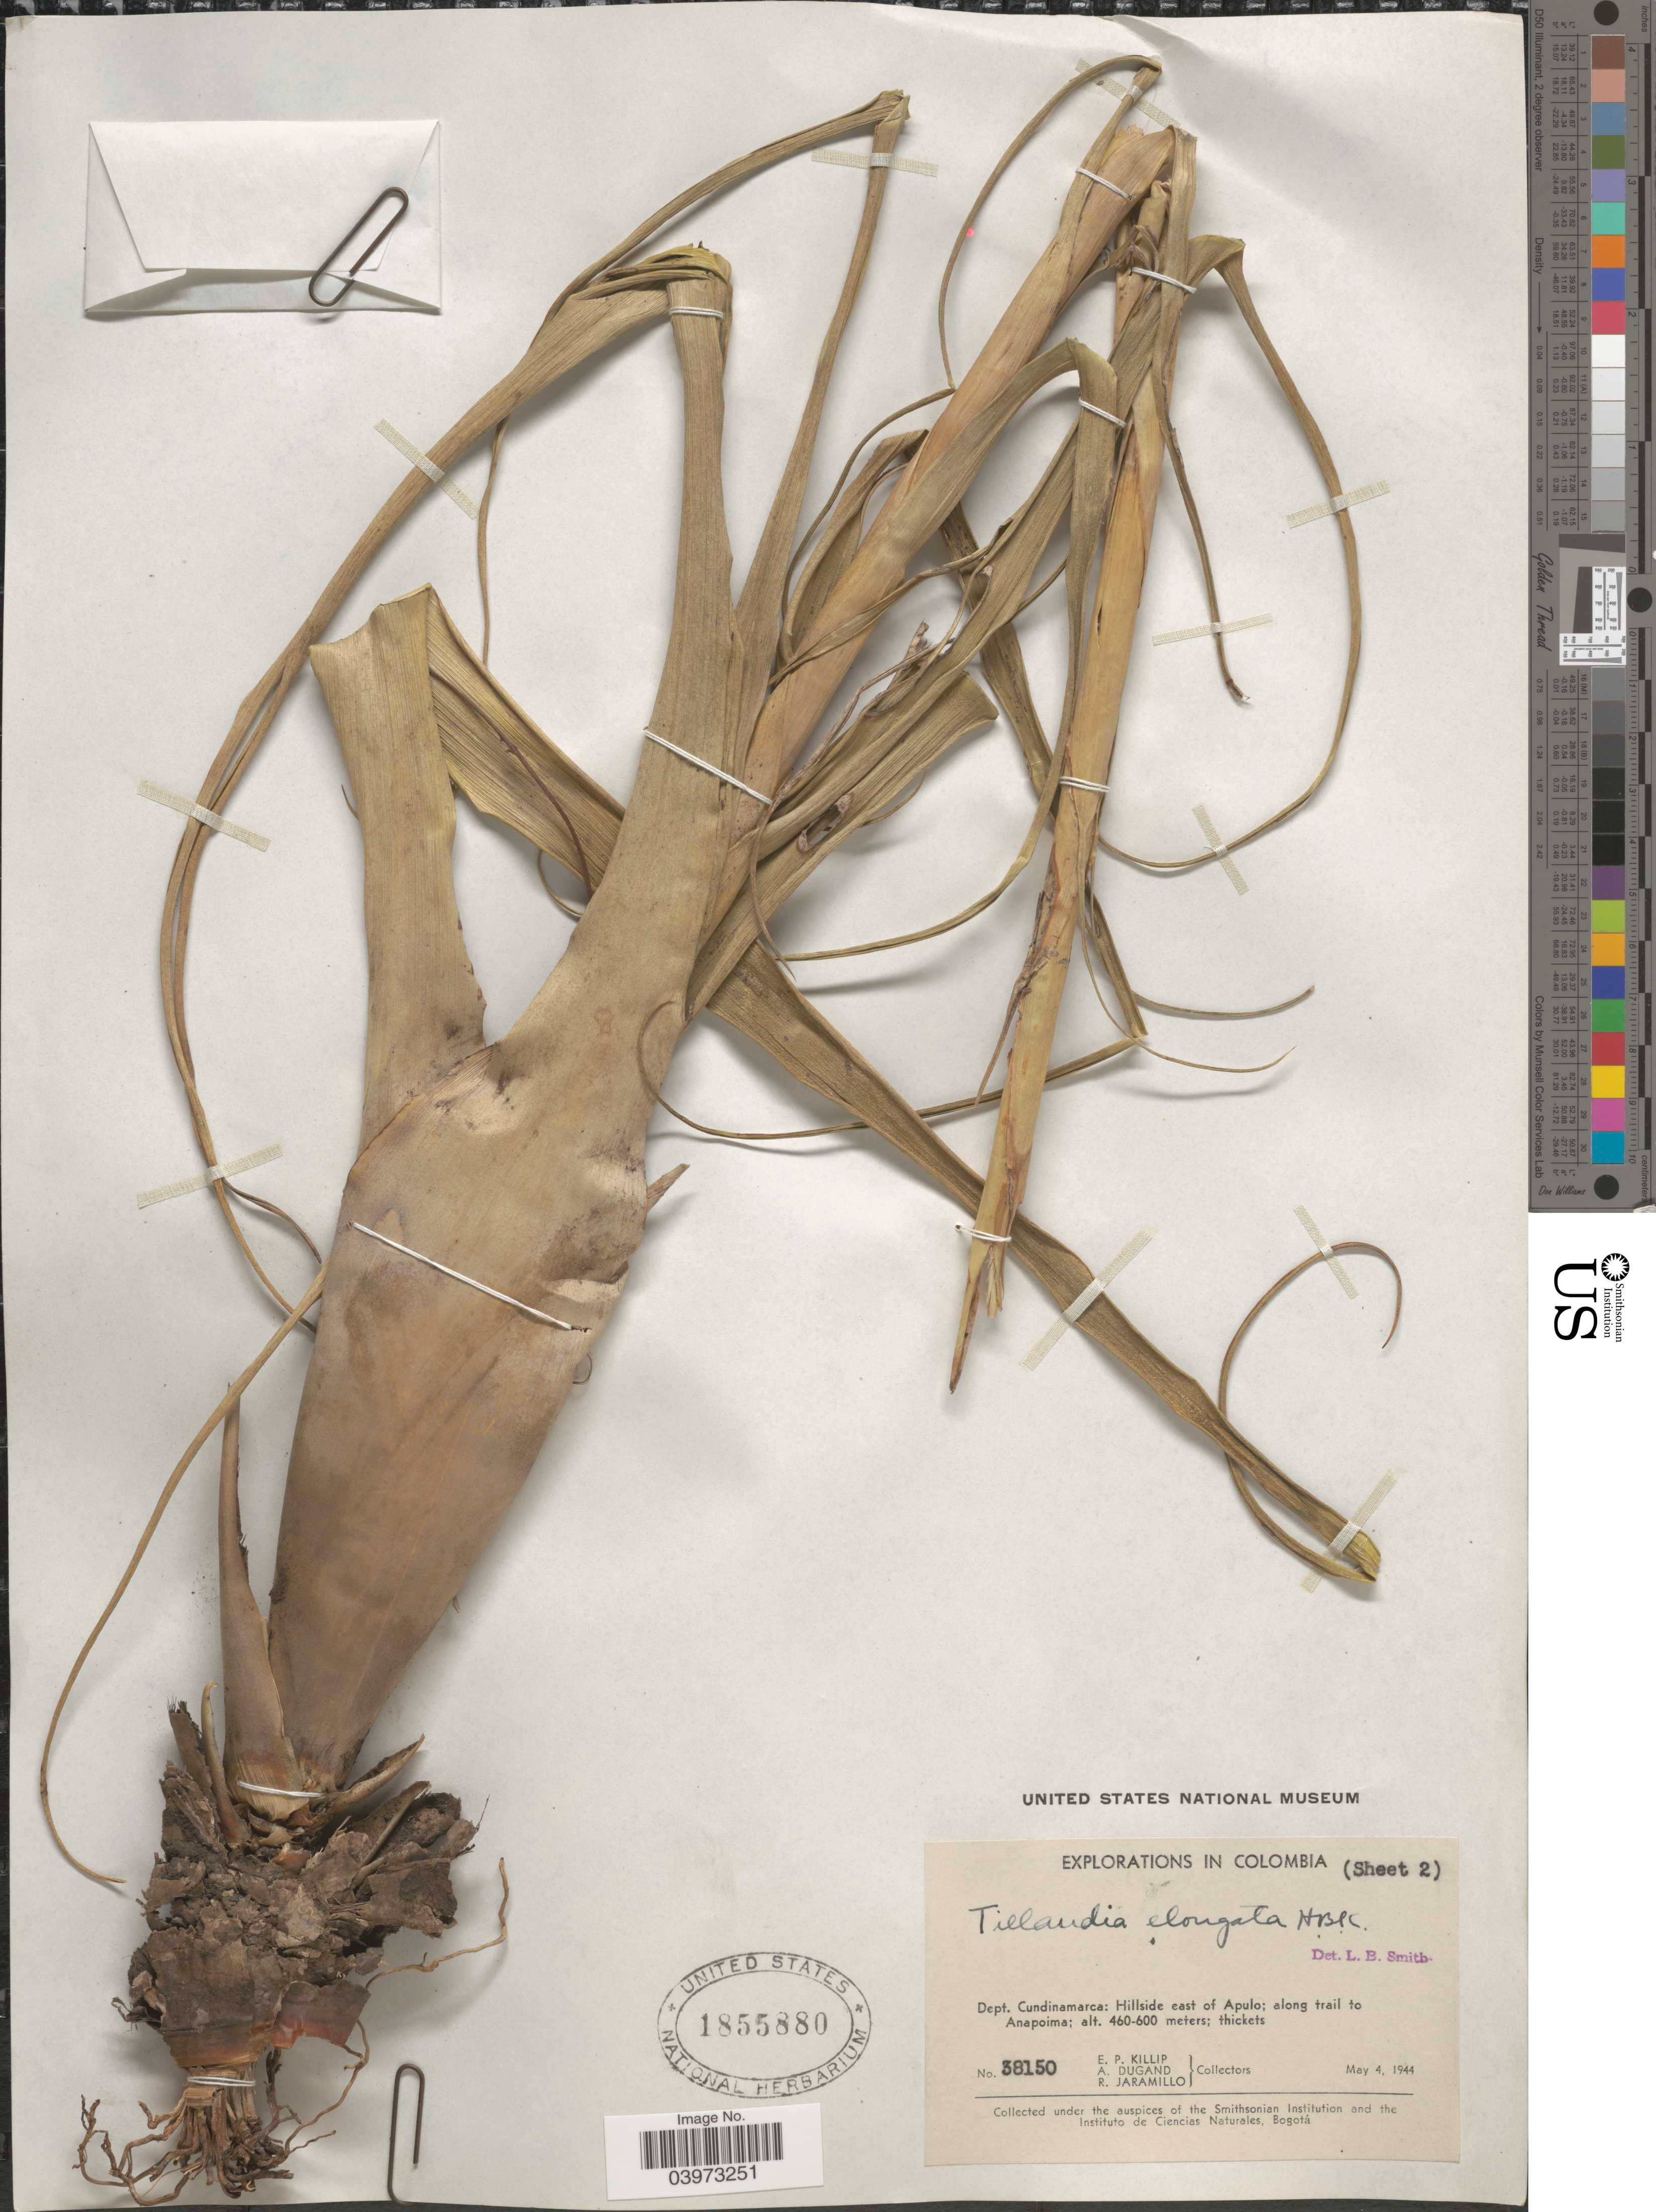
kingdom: Plantae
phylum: Tracheophyta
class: Liliopsida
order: Poales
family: Bromeliaceae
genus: Tillandsia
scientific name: Tillandsia elongata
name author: Kunth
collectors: E. P. Killip, A. Dugand & R. Jaramillo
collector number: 38150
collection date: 1944-05-04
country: Colombia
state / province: Cundinamarca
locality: Explorations in Colombia. Dept. Cundinamarca: Hillside east of Apulo; along trail to Anapoima.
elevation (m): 460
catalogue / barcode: US 1855880